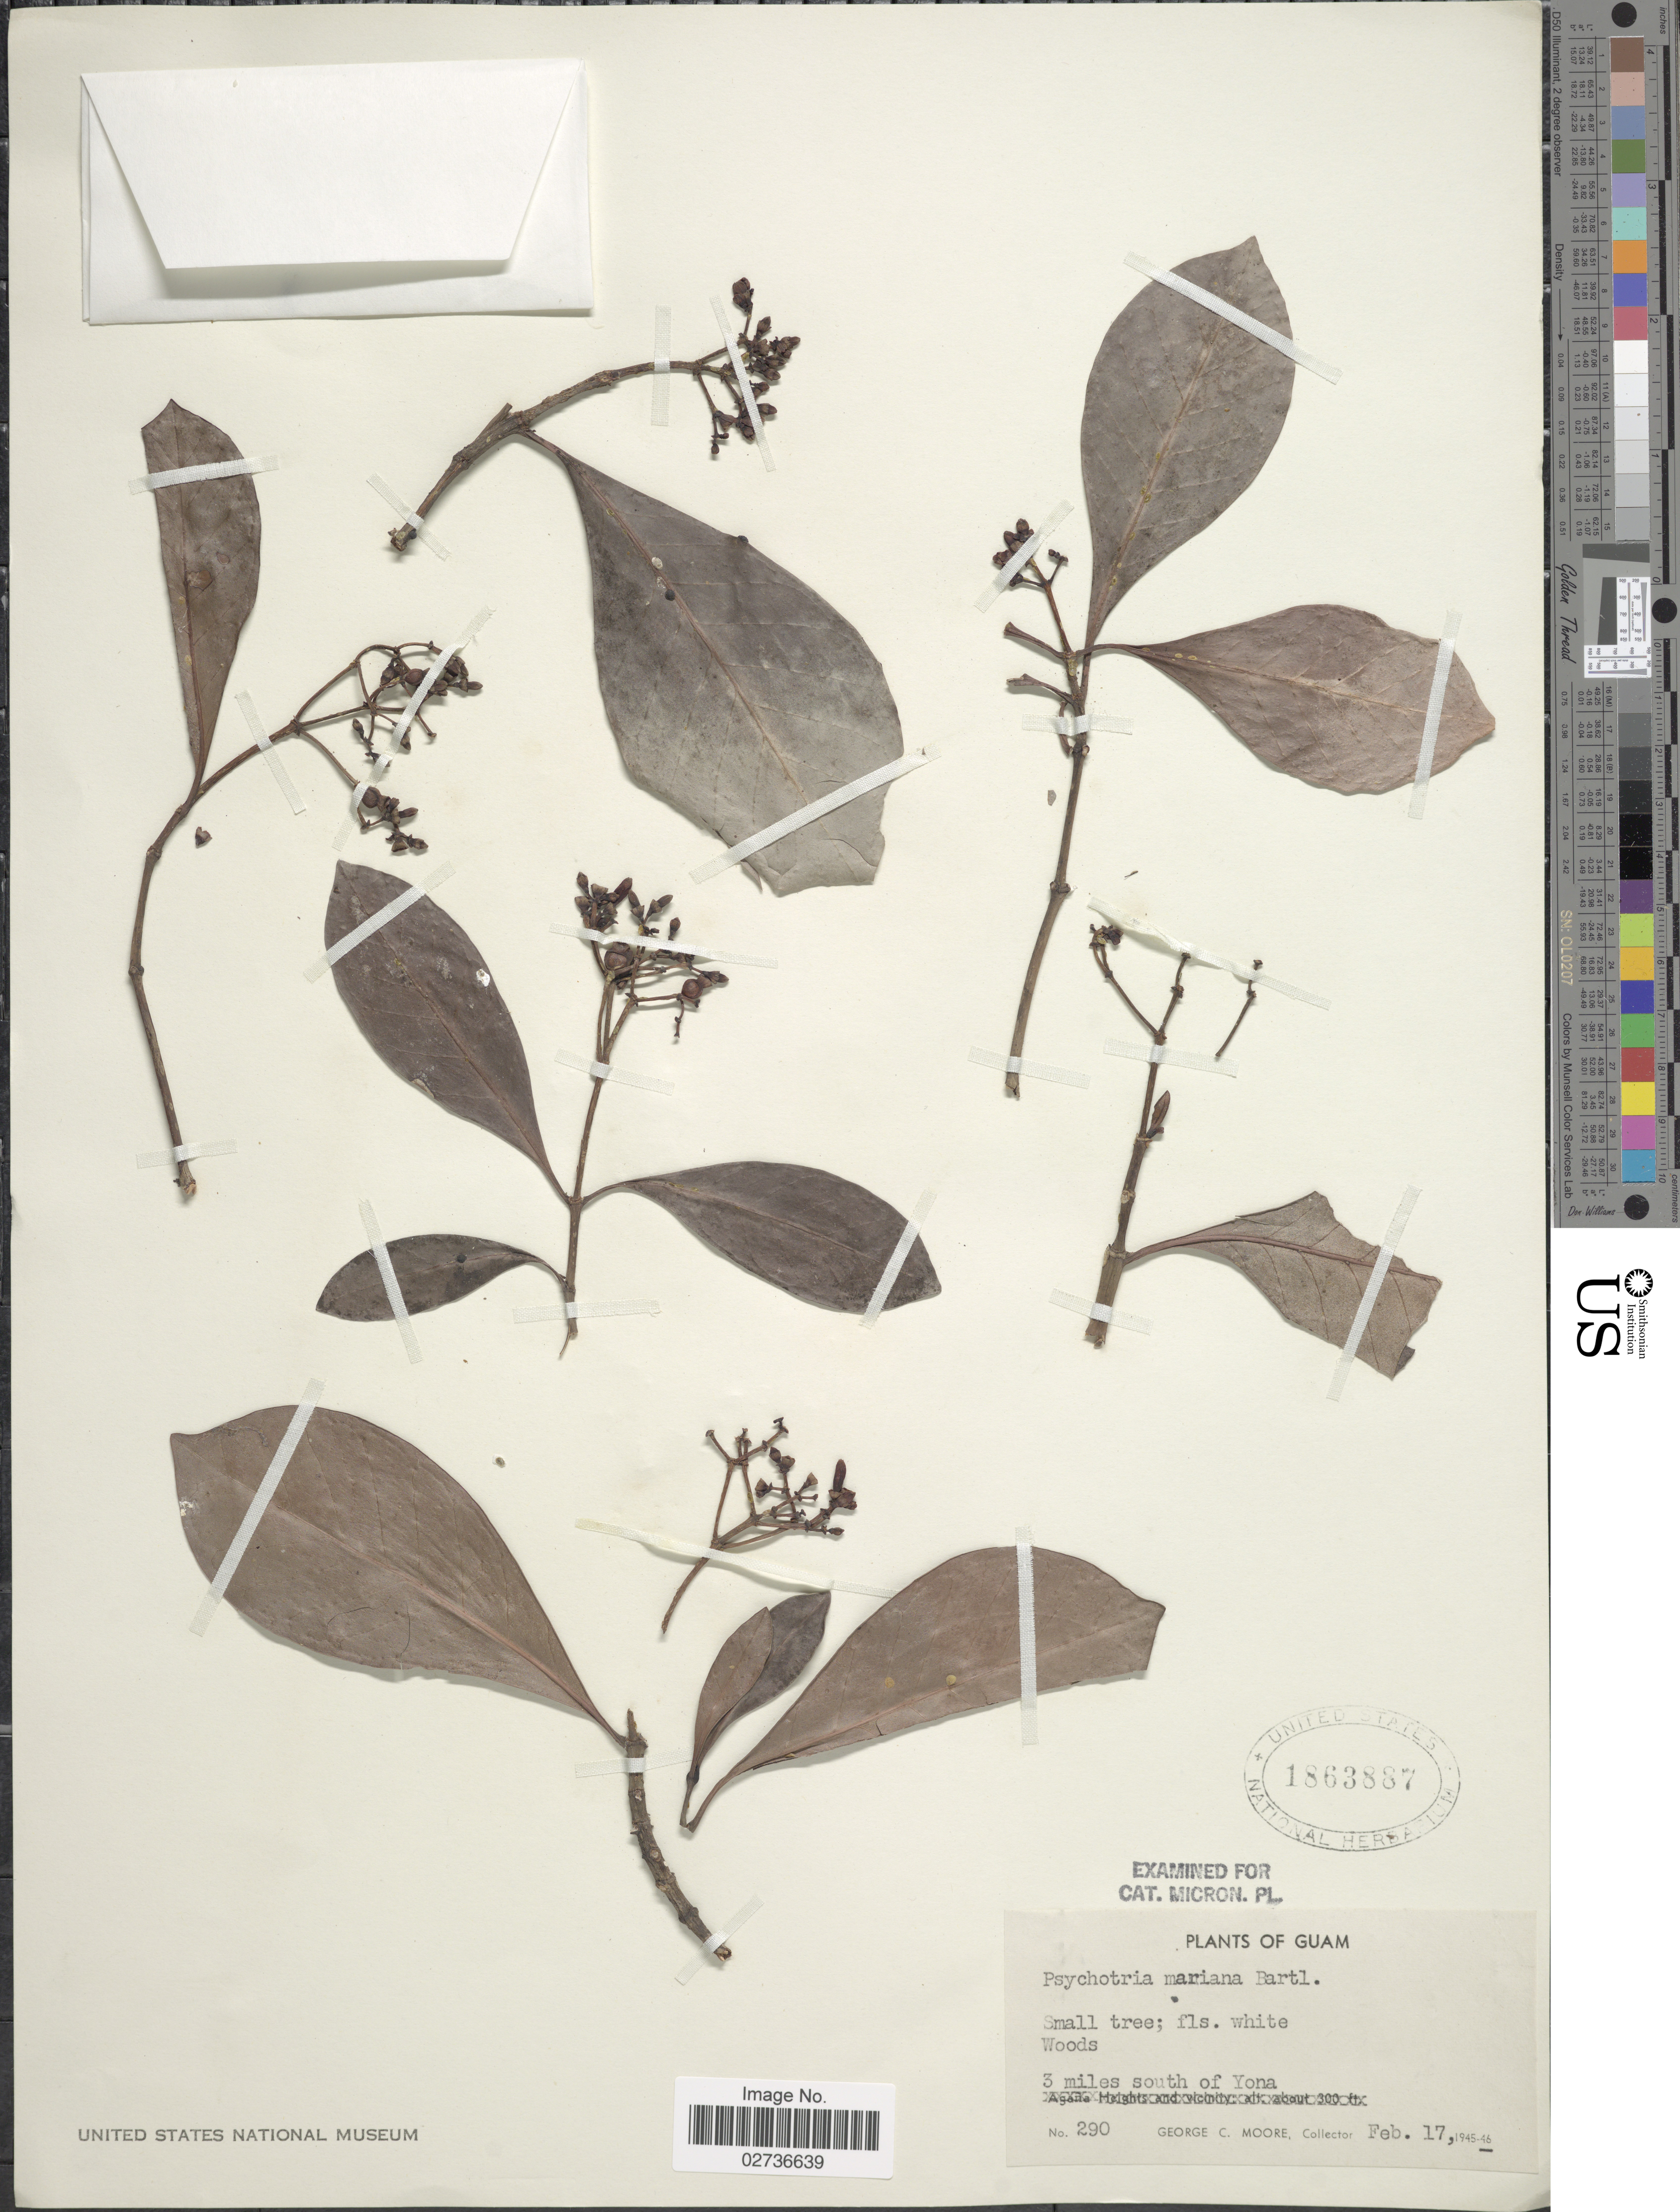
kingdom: Plantae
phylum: Tracheophyta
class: Magnoliopsida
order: Gentianales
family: Rubiaceae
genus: Psychotria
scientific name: Psychotria mariana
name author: Bartl. ex DC.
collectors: G. C. Moore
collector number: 290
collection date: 1946-02-17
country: Guam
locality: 3 miles south of Yona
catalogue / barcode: US 1863887